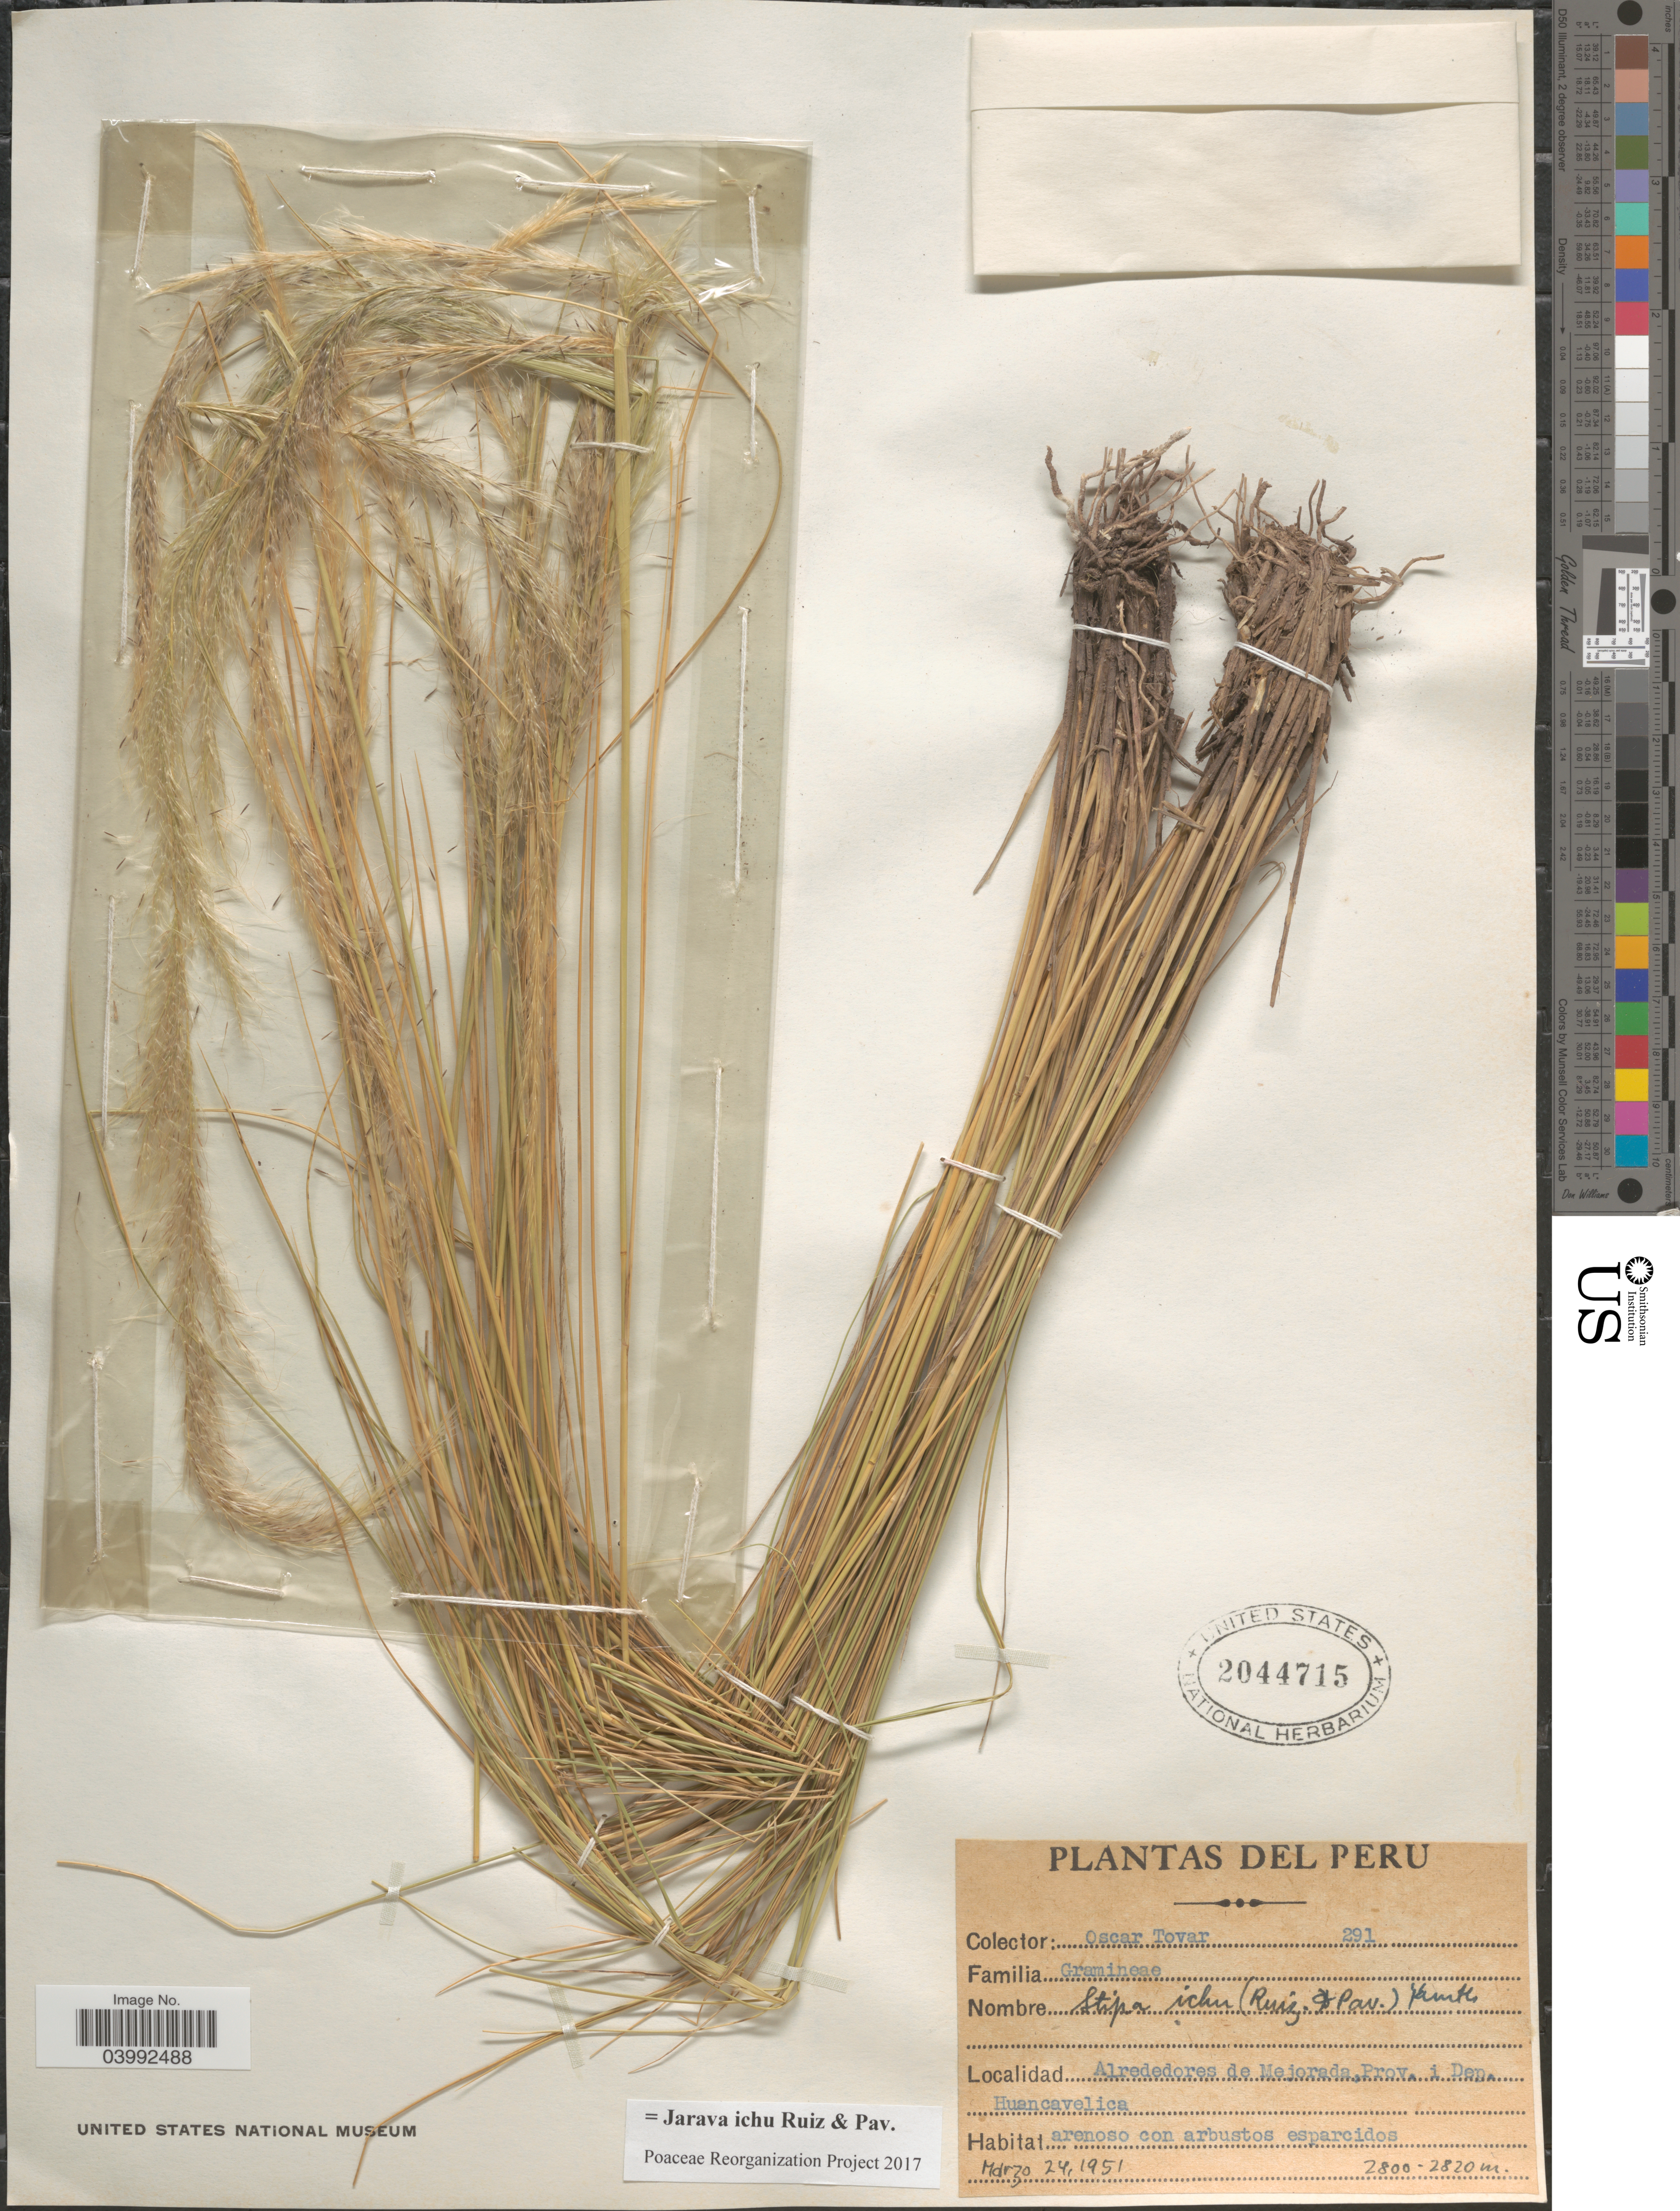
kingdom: Plantae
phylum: Tracheophyta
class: Liliopsida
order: Poales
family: Poaceae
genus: Jarava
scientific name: Jarava ichu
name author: Ruiz & Pav.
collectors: O. Tovar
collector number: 291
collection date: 1951-03-24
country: Peru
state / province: Huancavelica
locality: Alrededores de Mejorada, Prov. i Dep. Huancavelica.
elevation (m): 2800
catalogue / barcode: US 2044715